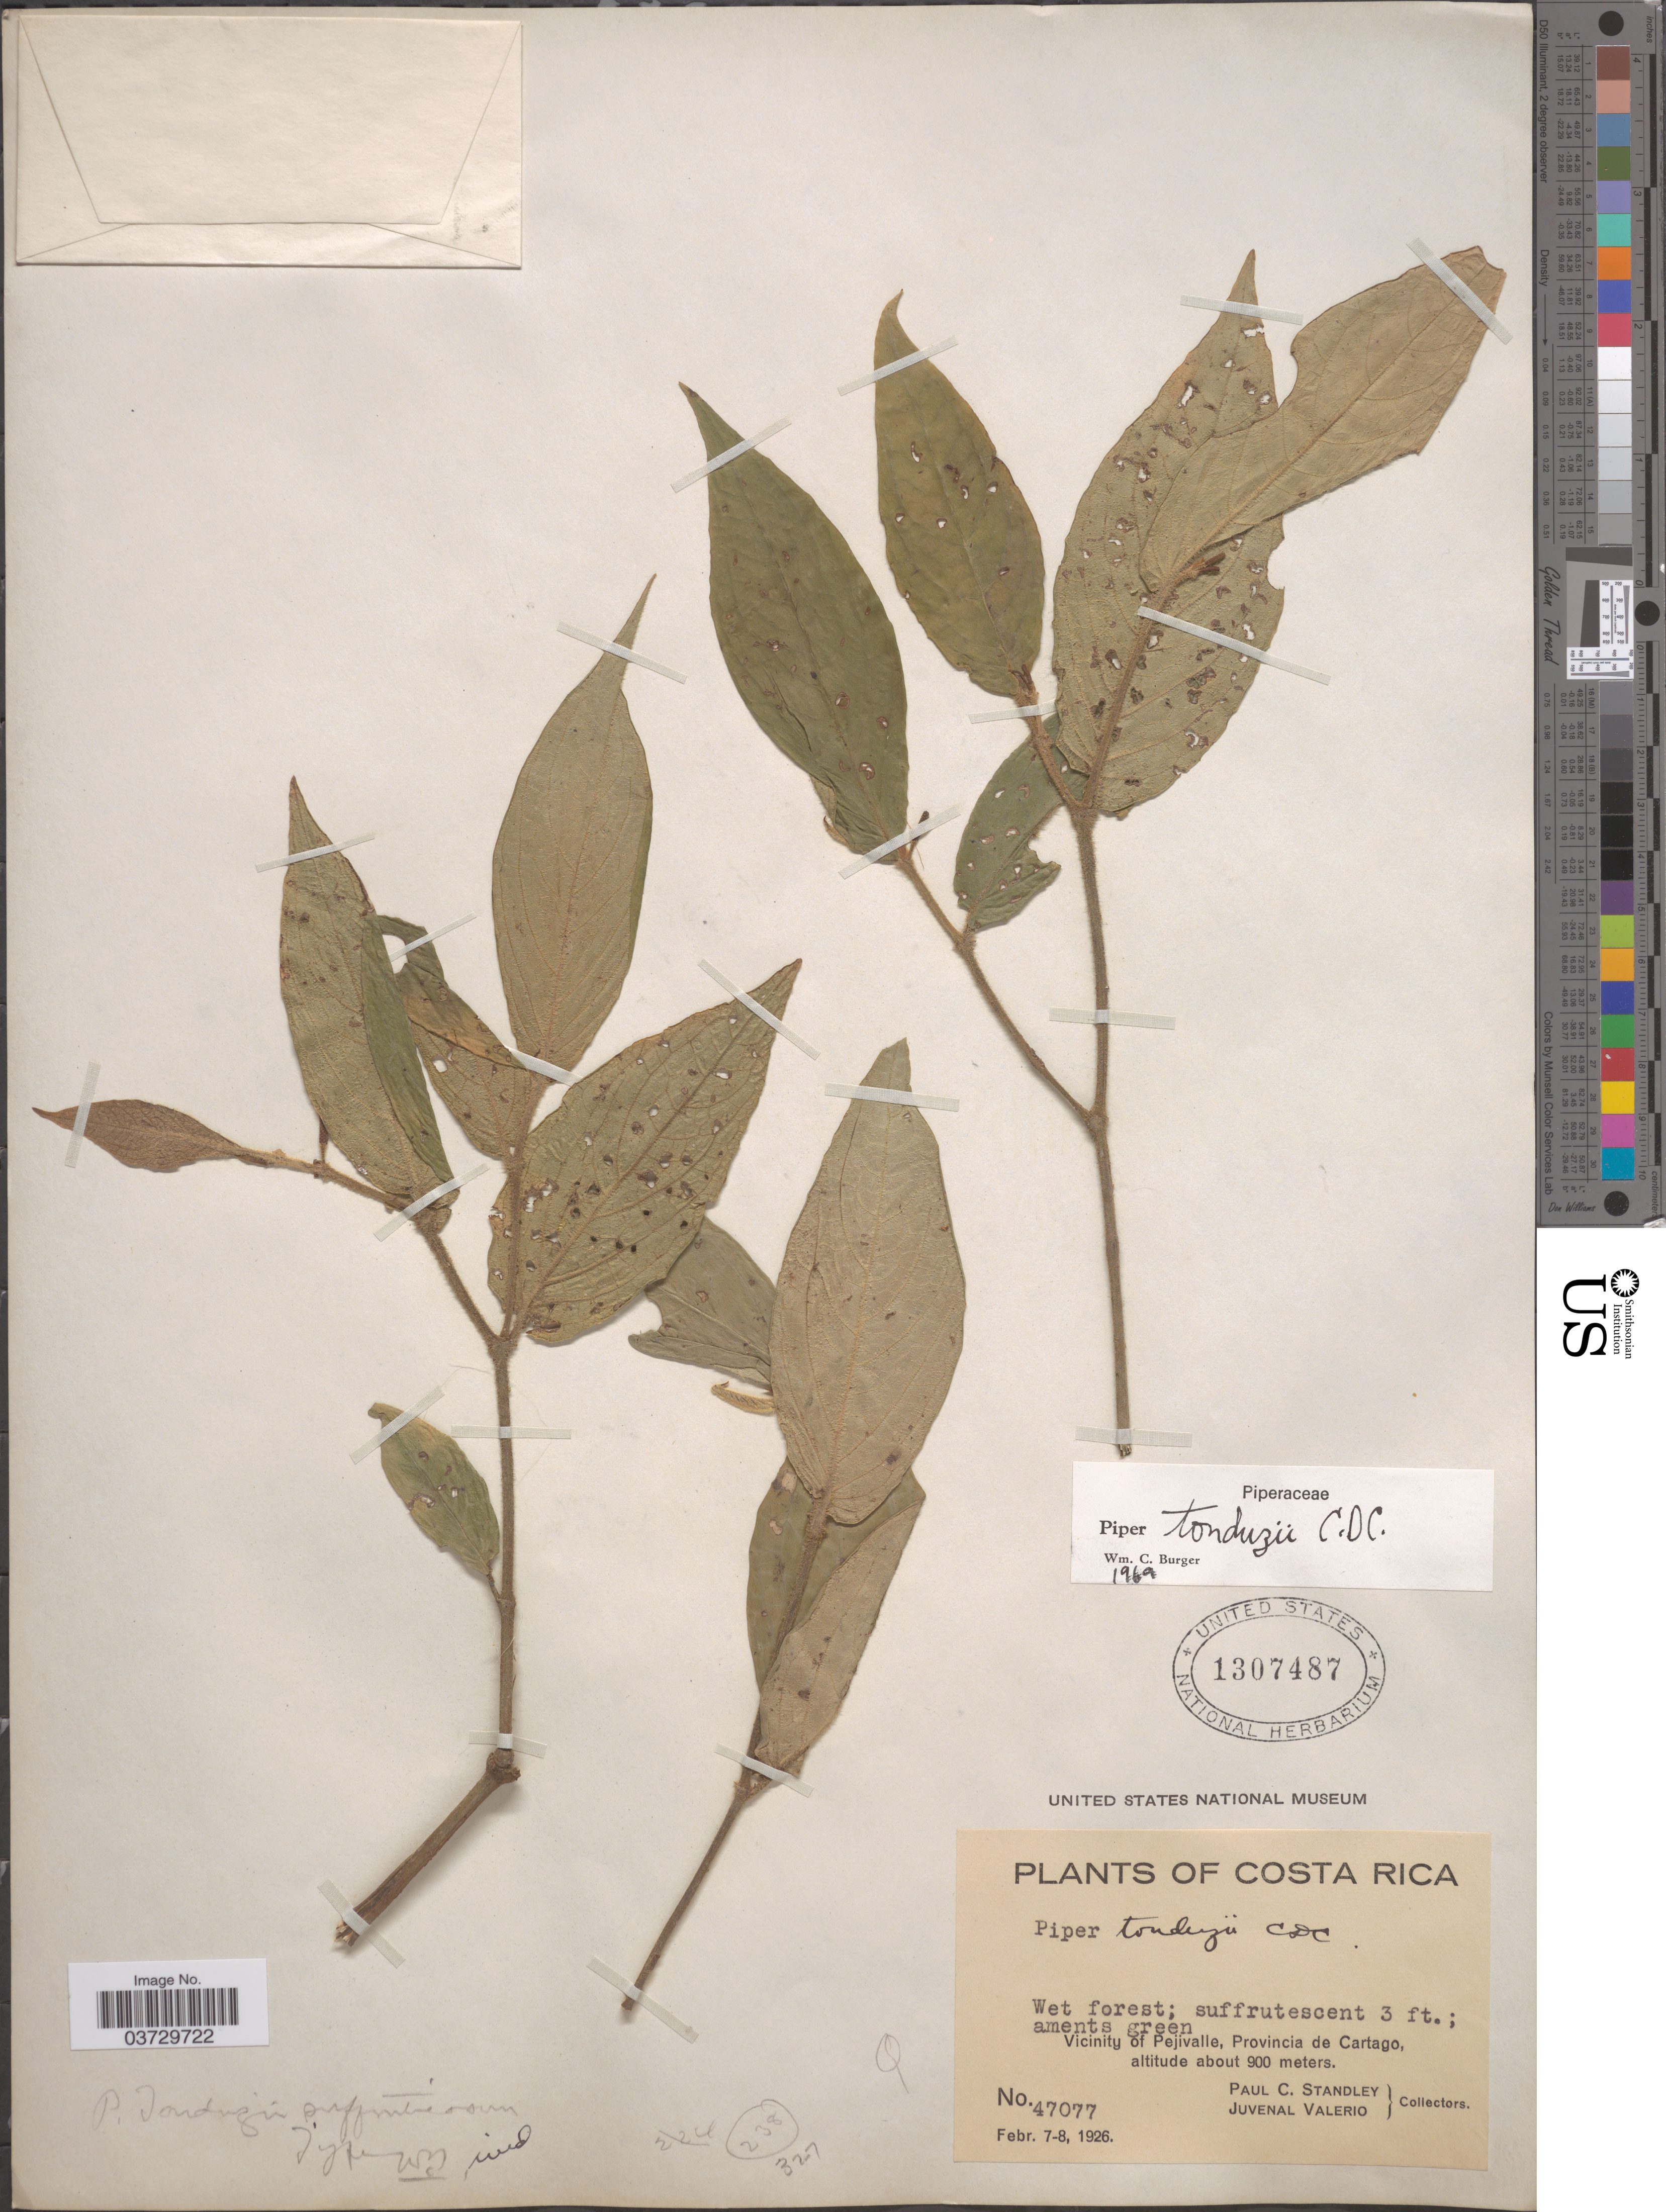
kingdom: Plantae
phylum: Tracheophyta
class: Magnoliopsida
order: Piperales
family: Piperaceae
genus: Piper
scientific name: Piper tonduzii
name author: C. DC. in Pittier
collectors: P. C. Standley & J. Valerio R.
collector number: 47077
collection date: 1926-02-07/1926-02-08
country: Costa Rica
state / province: Cartago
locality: Vicinity of Pejivalle.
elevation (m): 900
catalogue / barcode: US 1307487